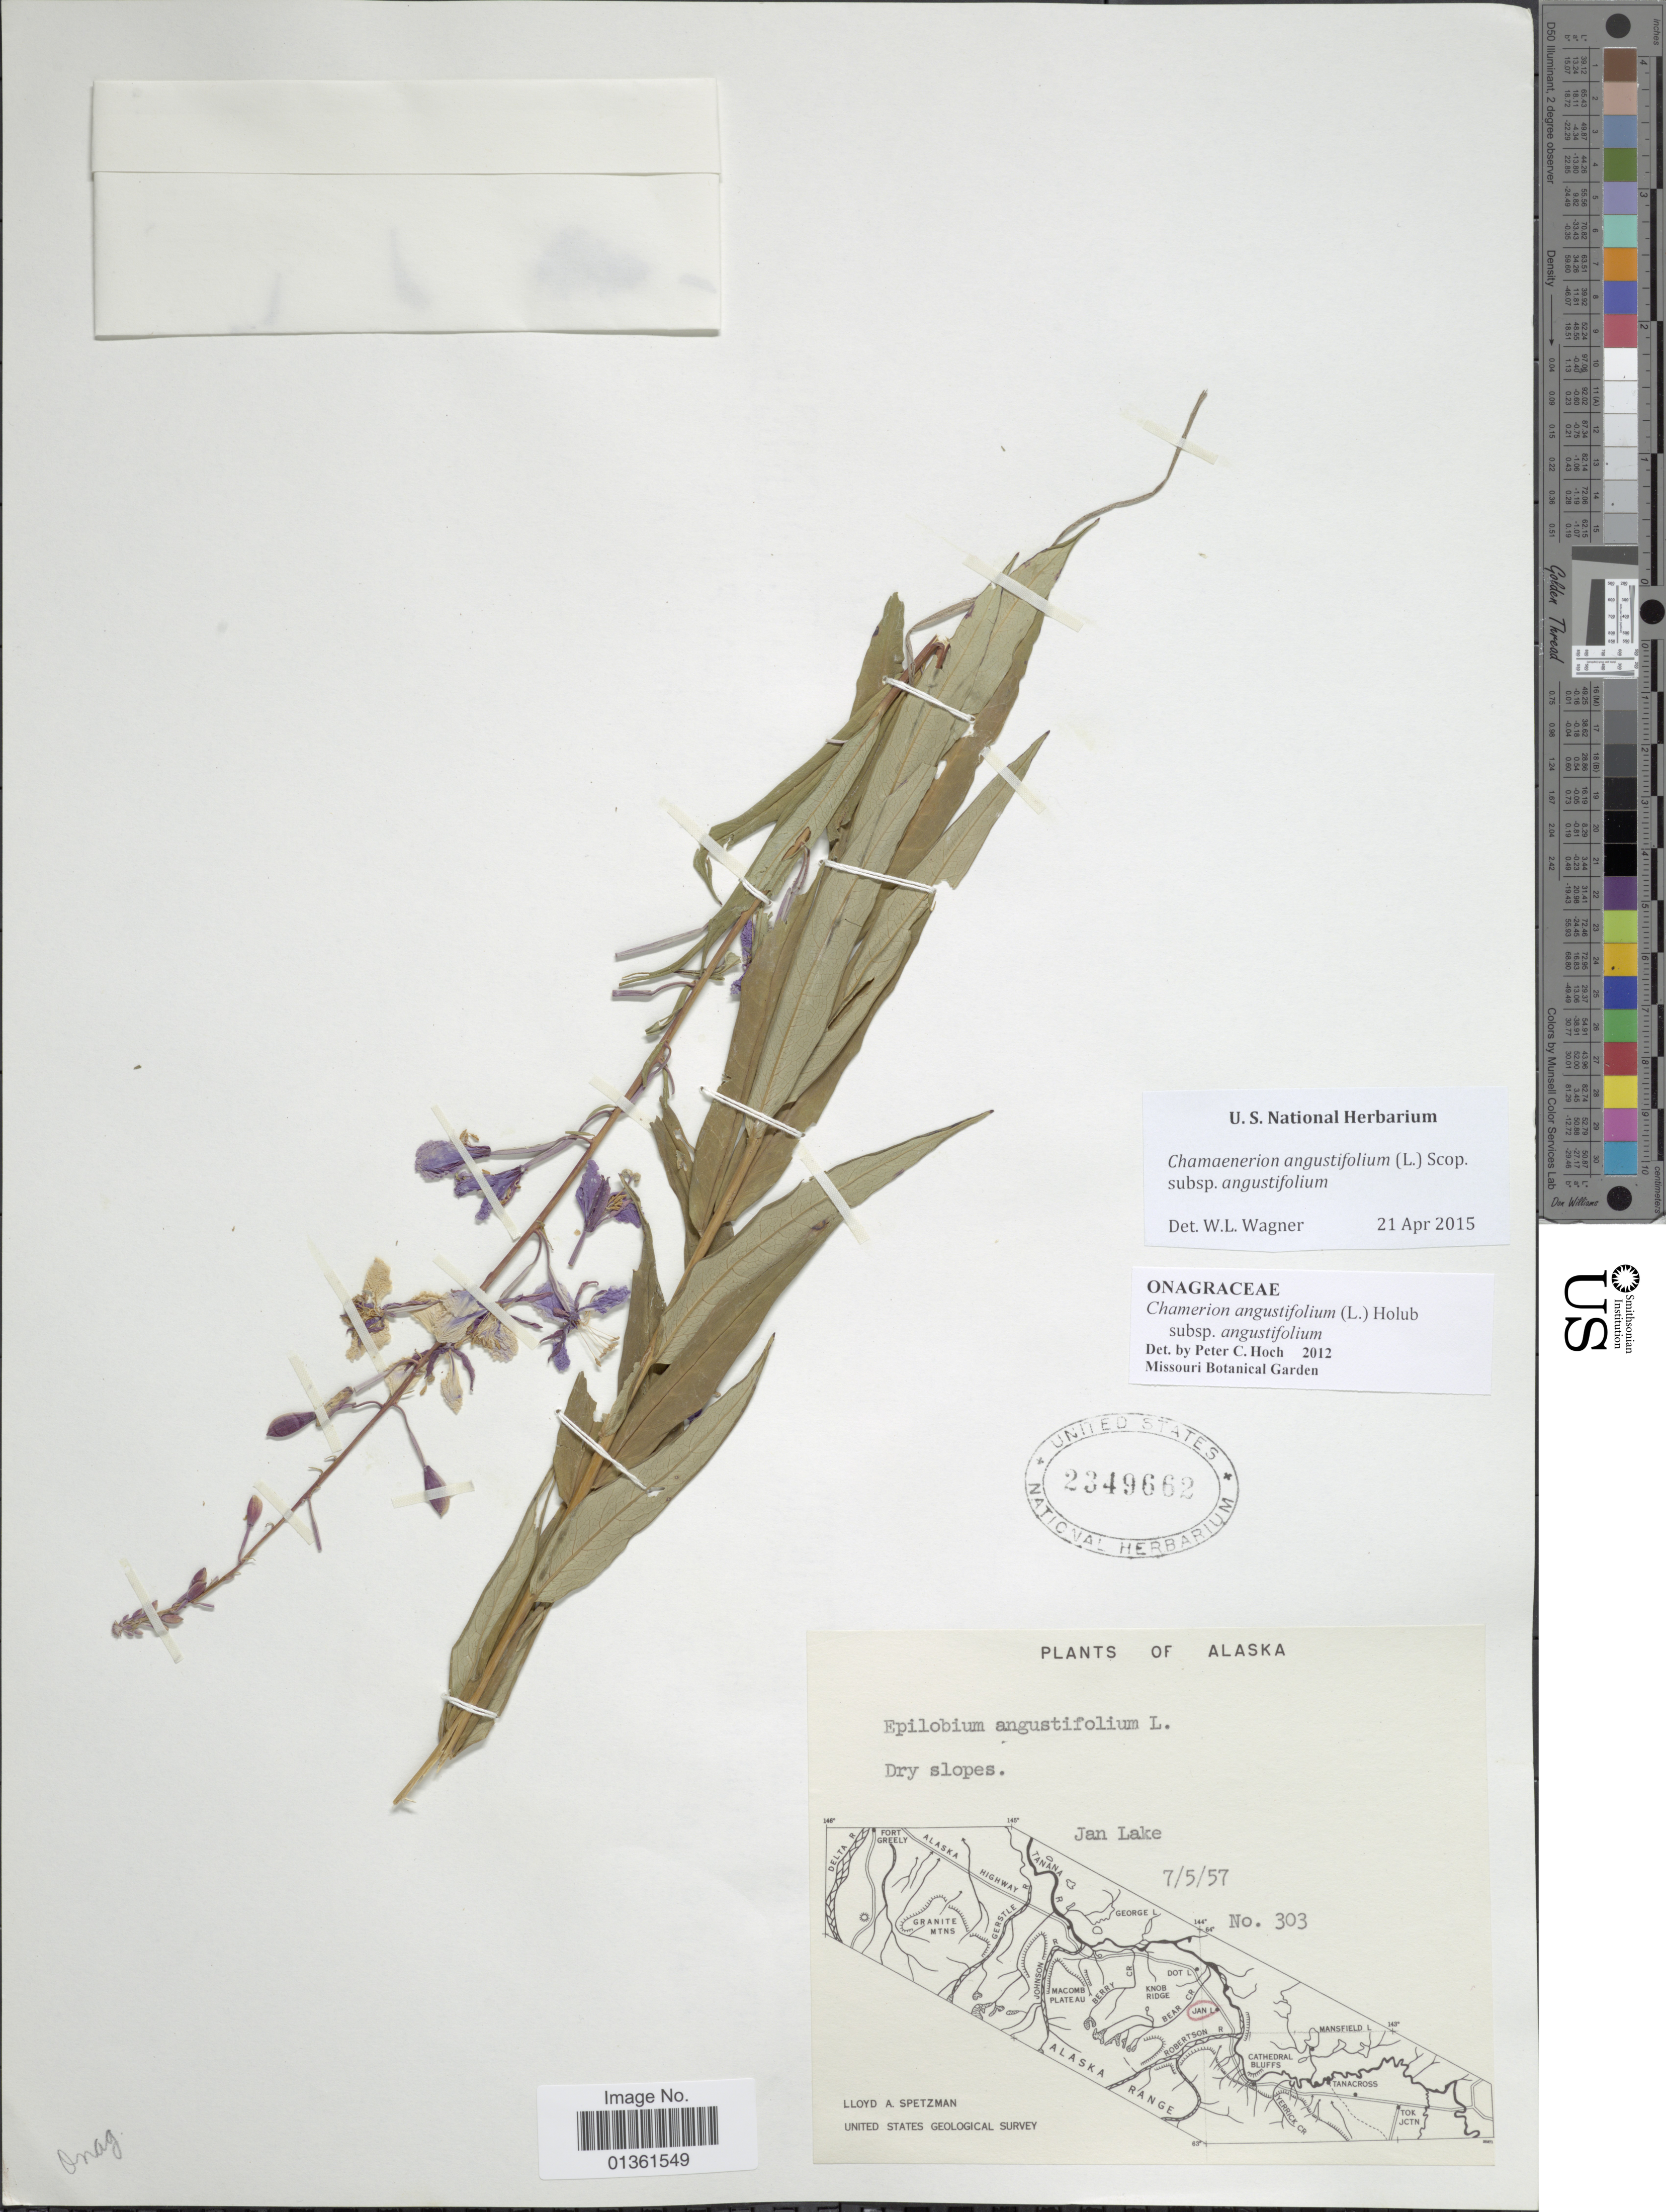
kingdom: Plantae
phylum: Tracheophyta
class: Magnoliopsida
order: Myrtales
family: Onagraceae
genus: Chamaenerion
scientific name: Chamaenerion angustifolium subsp. angustifolium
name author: (L.) Scop.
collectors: L. Spetzman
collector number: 303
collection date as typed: Transcribed d/m/y: 7/5/57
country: United States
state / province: Alaska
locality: Jan Lake.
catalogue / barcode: US 2349662